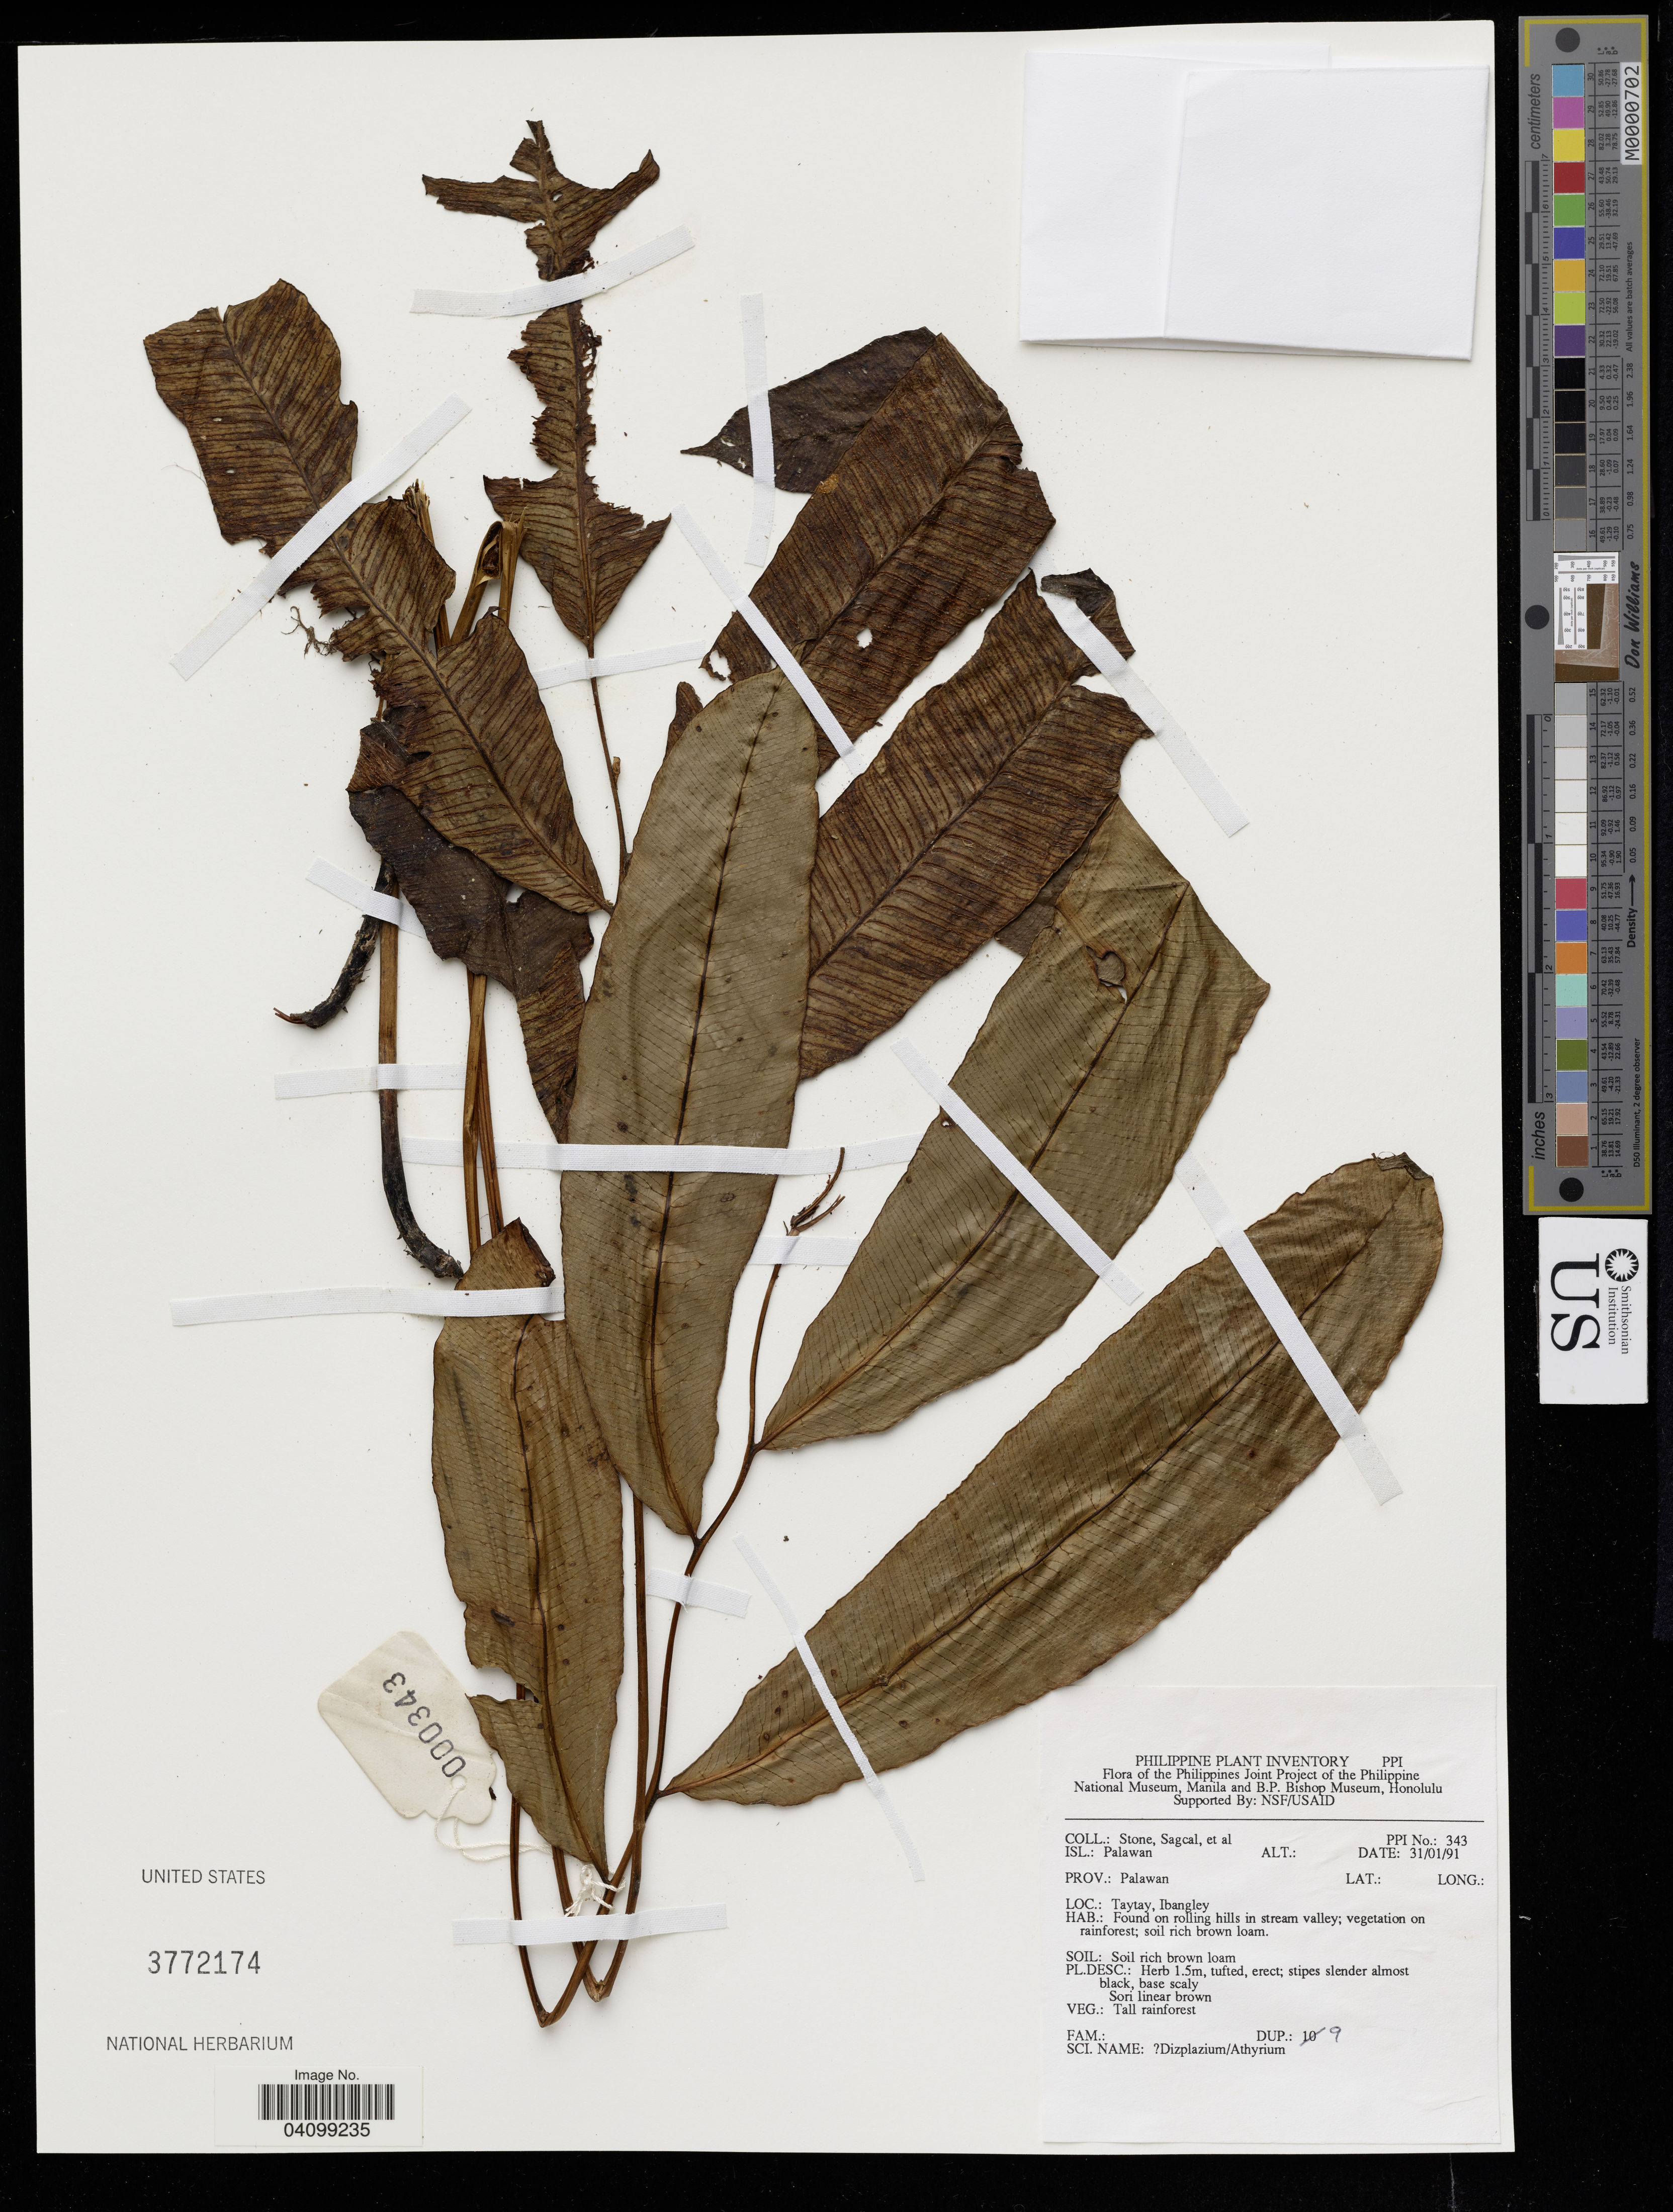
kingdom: Plantae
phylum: Tracheophyta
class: Polypodiopsida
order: Polypodiales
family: Athyriaceae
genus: Diplazium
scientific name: Diplazium sp.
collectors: -. Stone, E. Sagcal & et al.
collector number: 343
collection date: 1991-01-31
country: Philippines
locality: Isl.: Palawan, Prov.: Palawan, Taytay, Ibangley.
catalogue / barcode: US 3772174